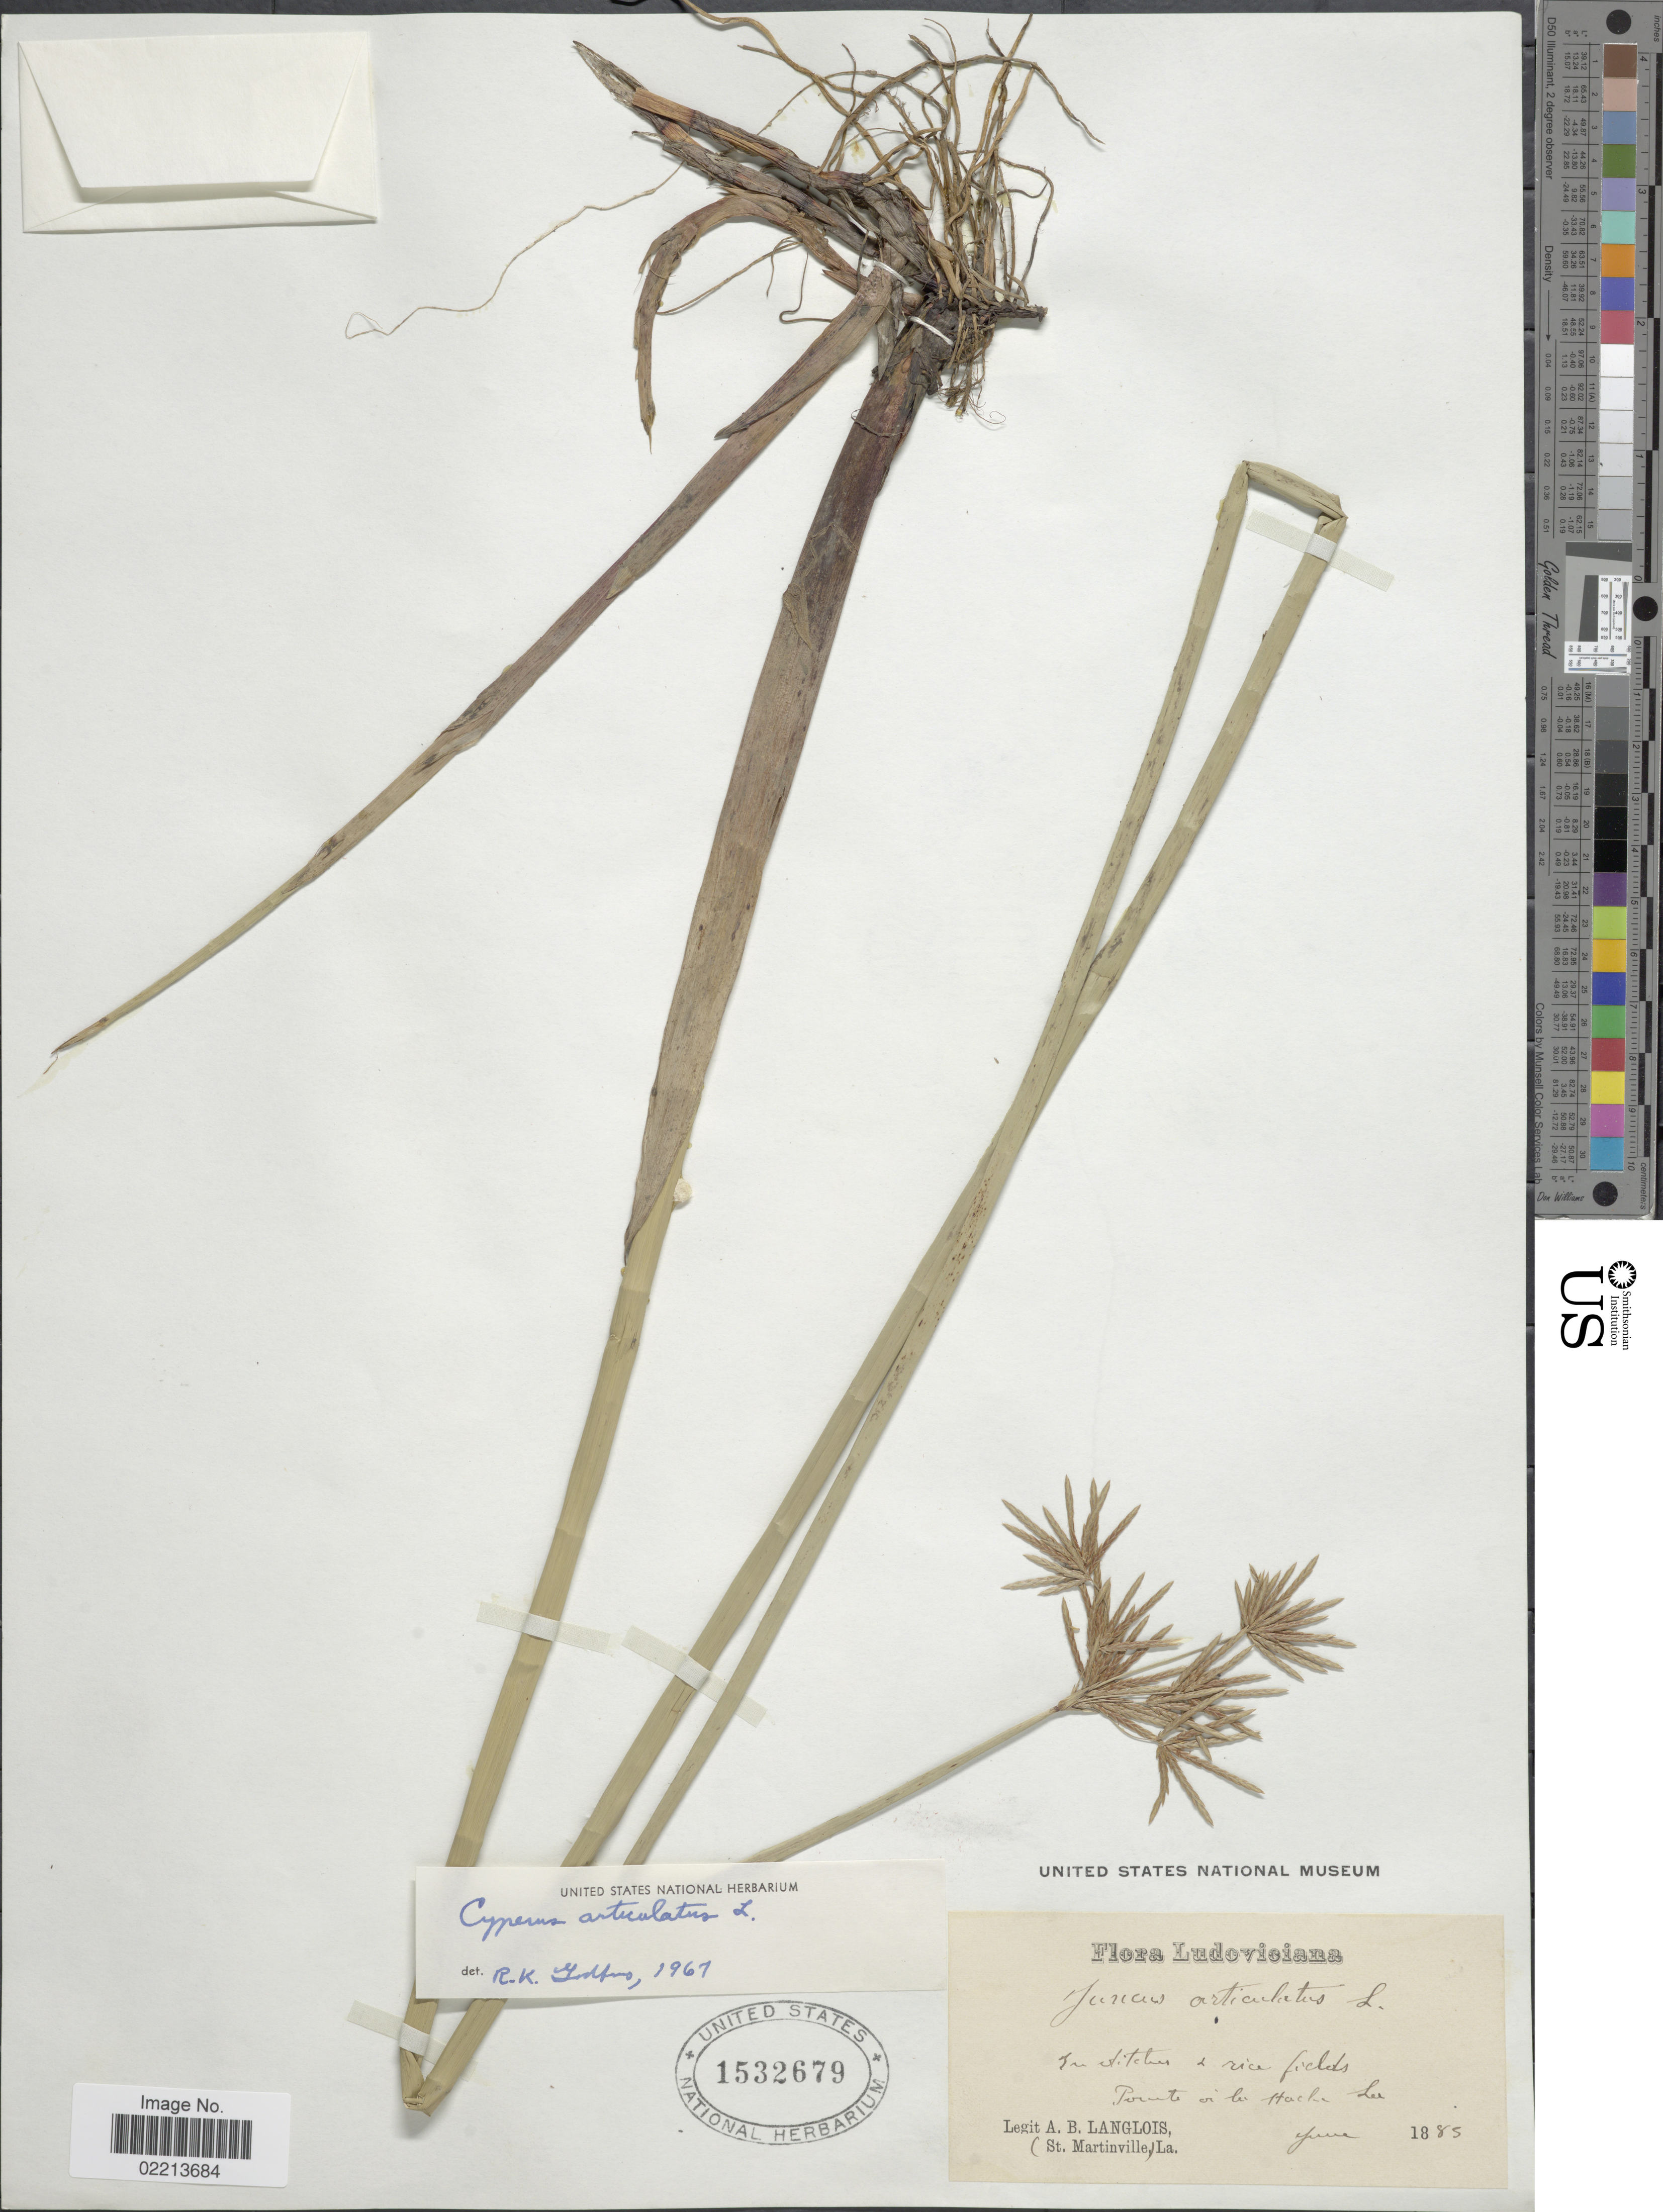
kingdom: Plantae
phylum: Tracheophyta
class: Liliopsida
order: Poales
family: Cyperaceae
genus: Cyperus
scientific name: Cyperus articulatus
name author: L.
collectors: A. Langlois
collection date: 1885-06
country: United States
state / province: Louisiana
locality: In ditches + rice fields, Pointe a la Hache La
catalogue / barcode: US 1532679